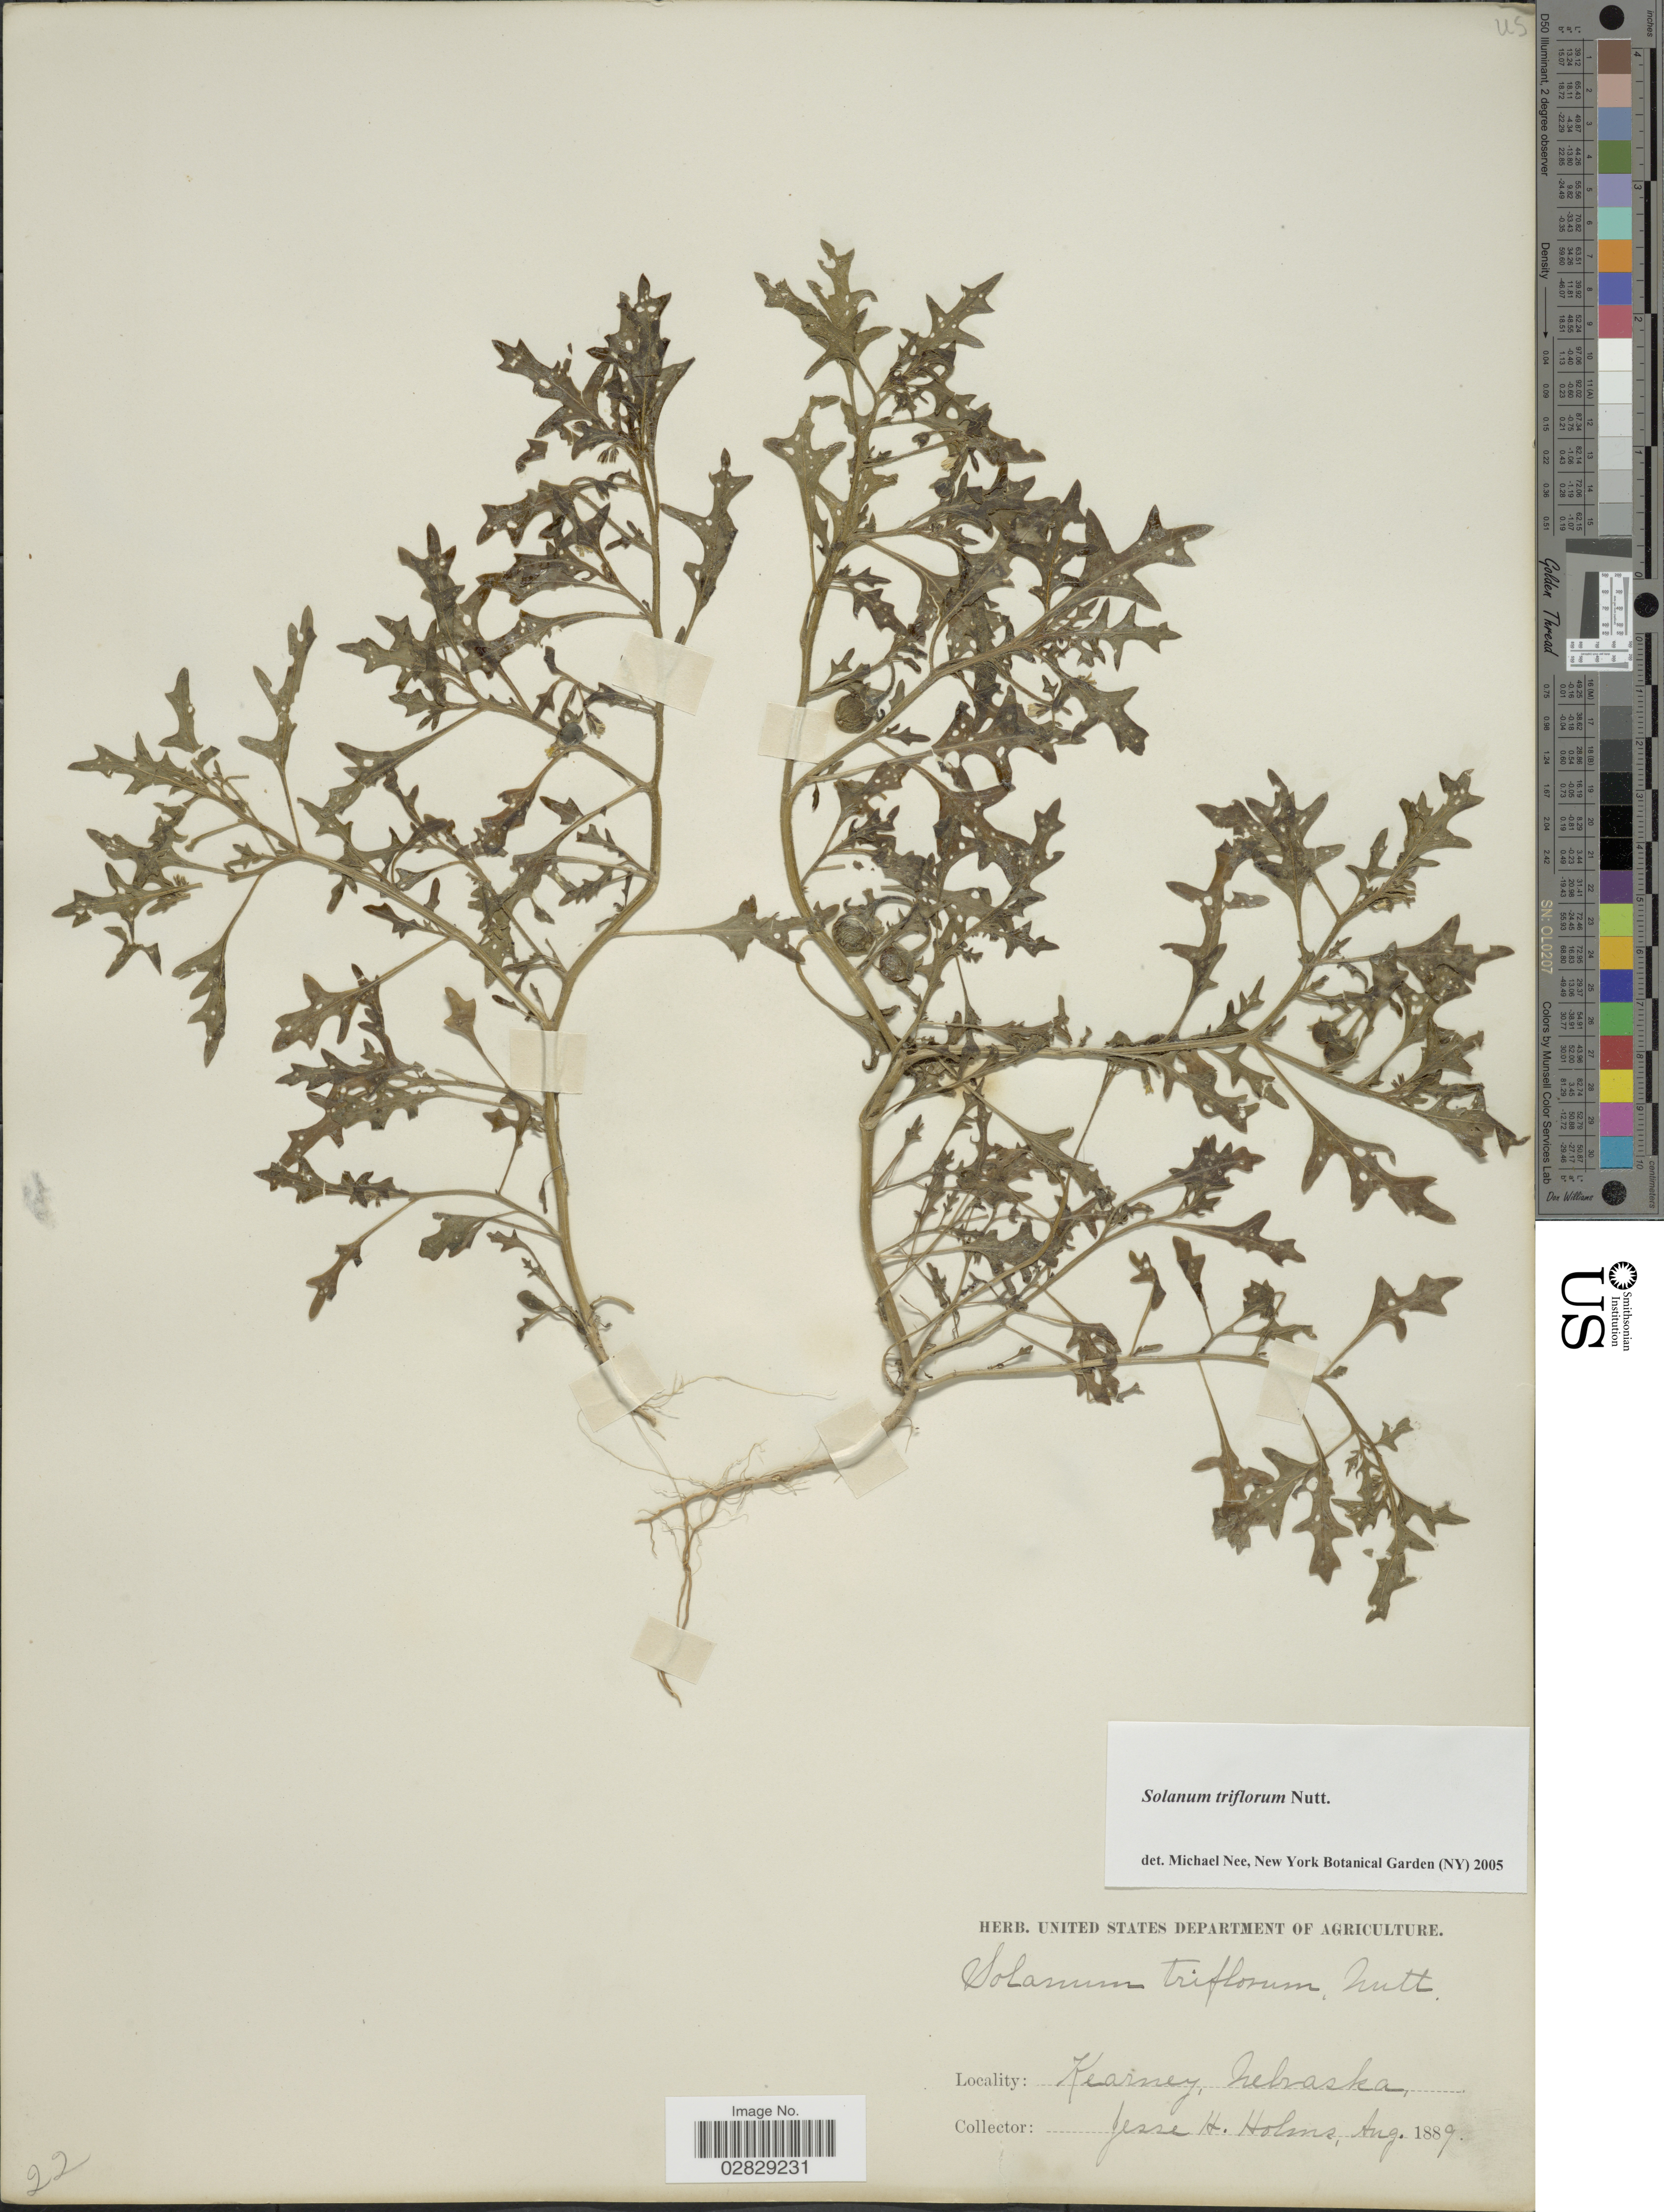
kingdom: Plantae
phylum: Tracheophyta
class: Magnoliopsida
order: Solanales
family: Solanaceae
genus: Solanum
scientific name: Solanum triflorum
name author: Nutt.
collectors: J. H. Holms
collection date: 1889-08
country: United States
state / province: Nebraska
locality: Kearney